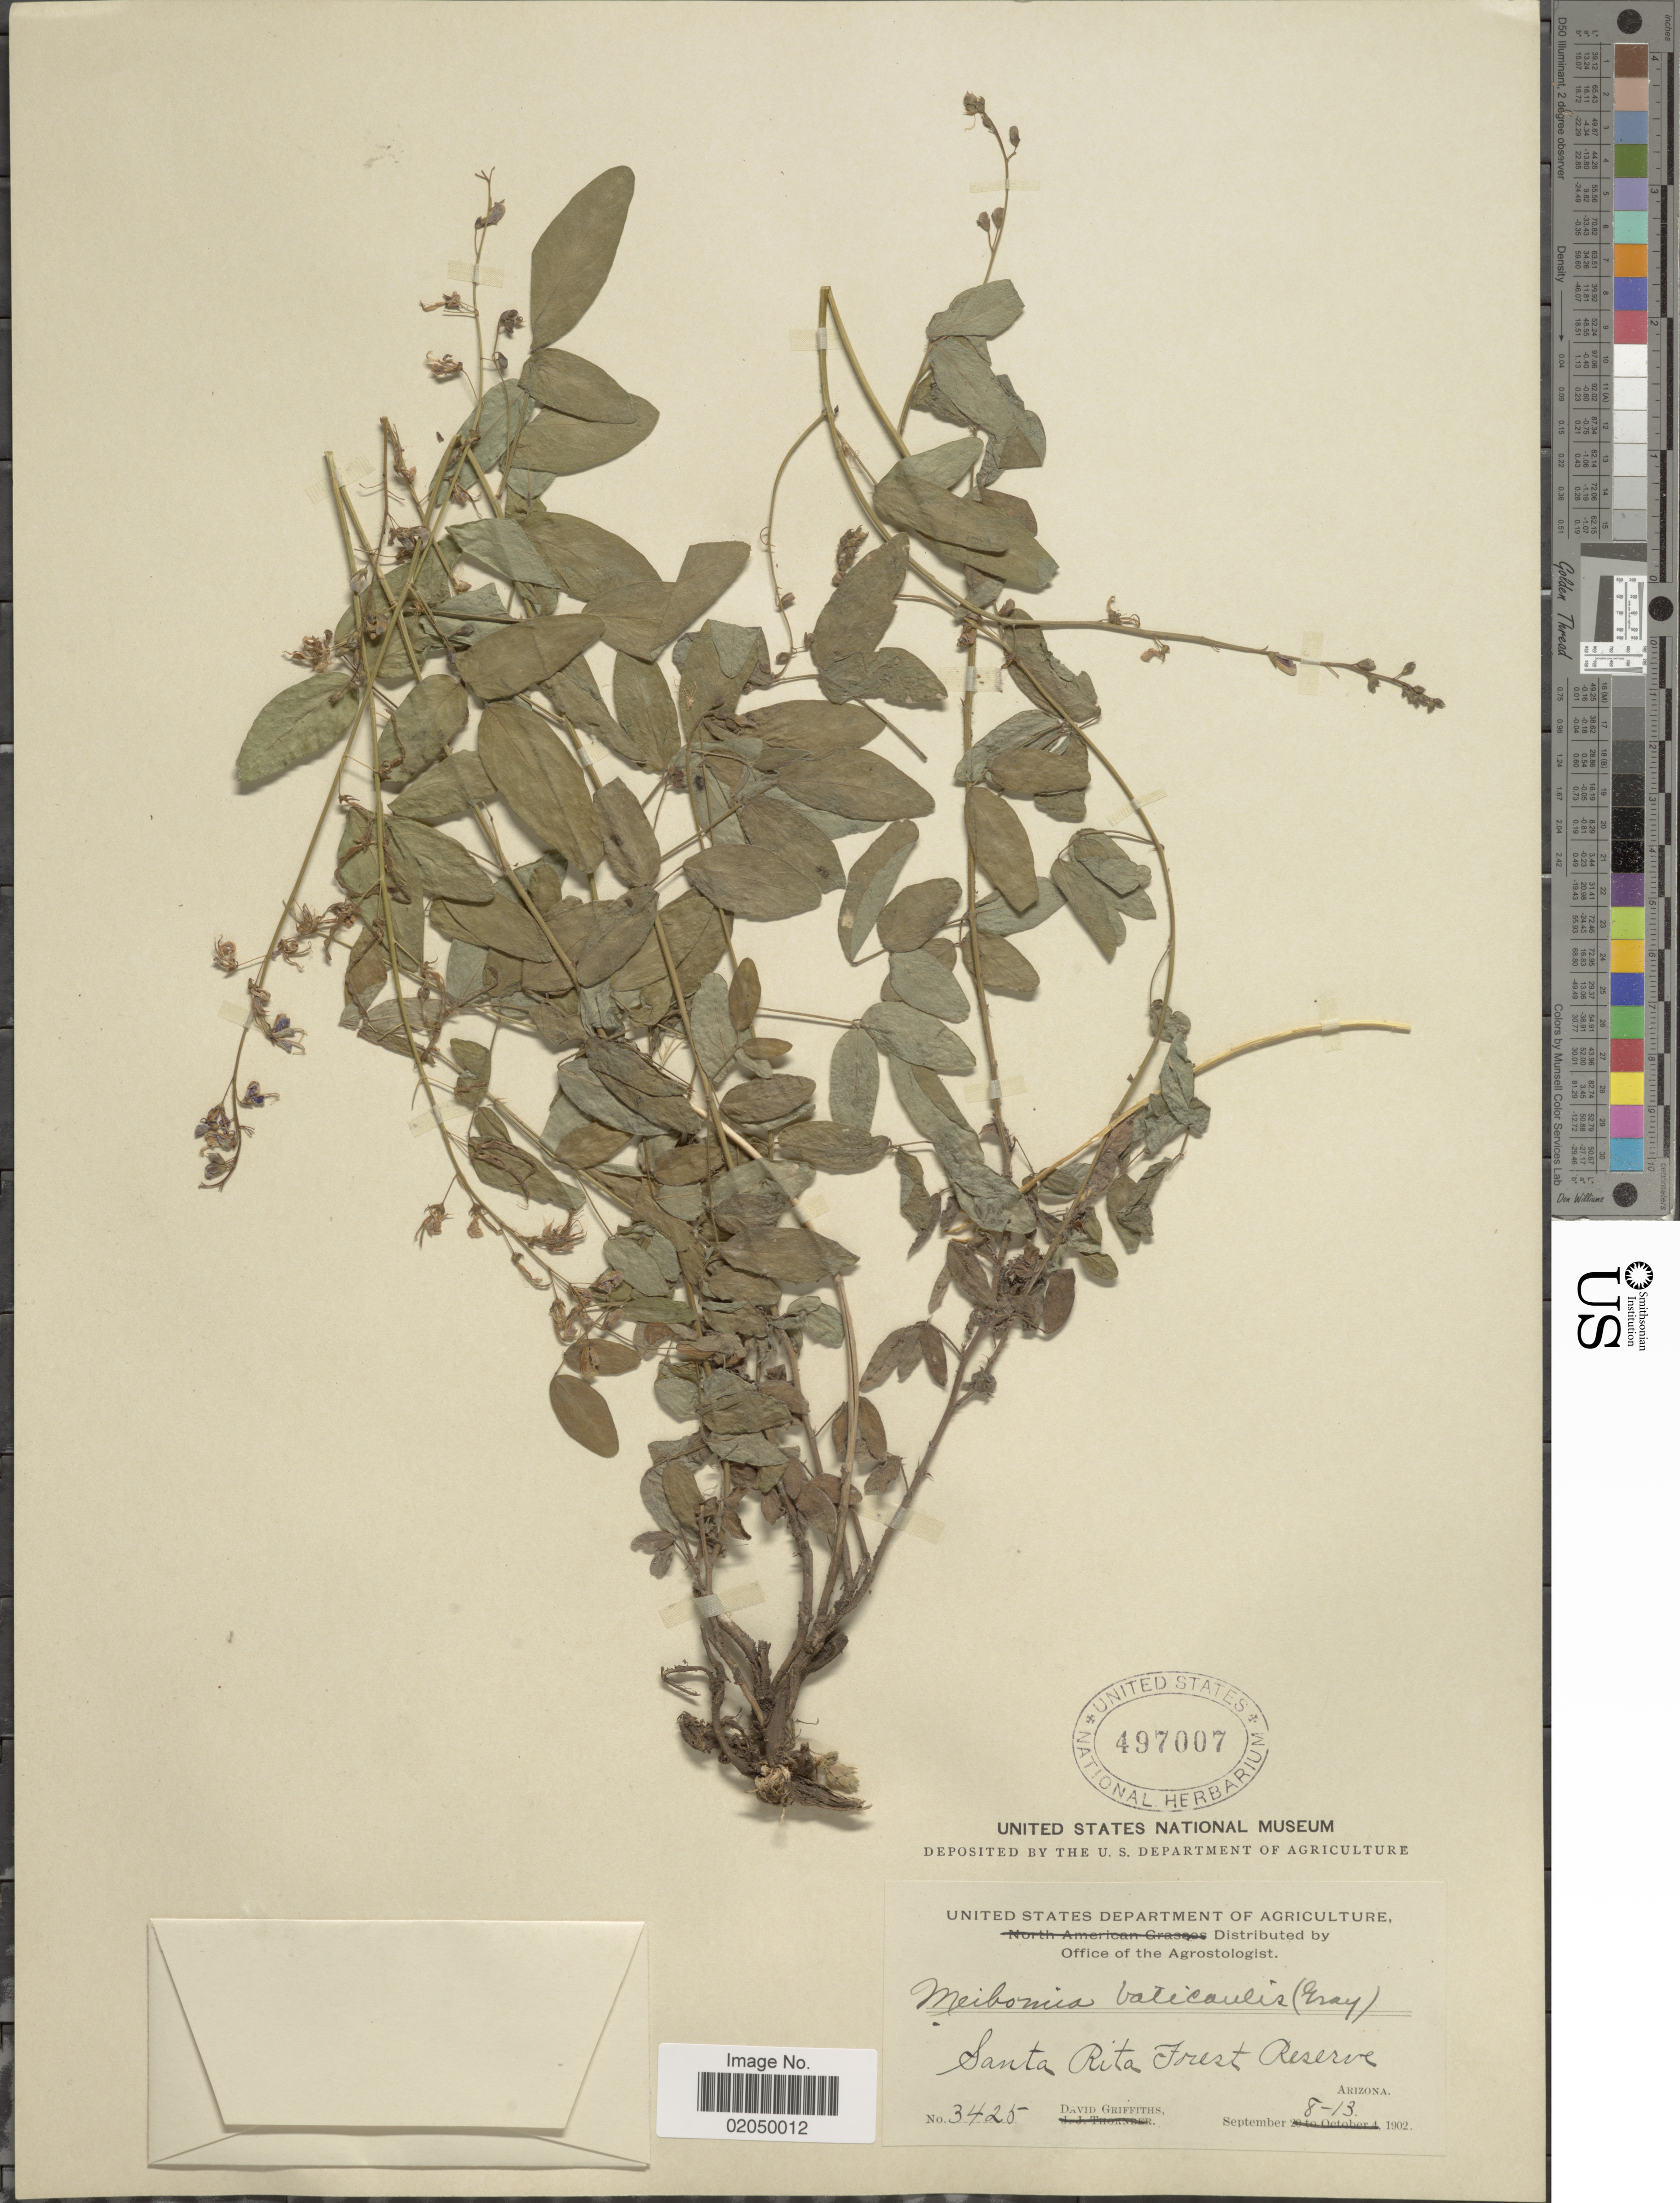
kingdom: Plantae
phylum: Tracheophyta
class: Magnoliopsida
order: Fabales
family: Fabaceae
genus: Desmodium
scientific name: Desmodium batocaulon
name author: A. Gray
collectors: D. Griffiths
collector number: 3425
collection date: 1902-09-08/1902-09-13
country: United States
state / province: Arizona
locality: Santa Rita Forest Reserve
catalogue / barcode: US 497007